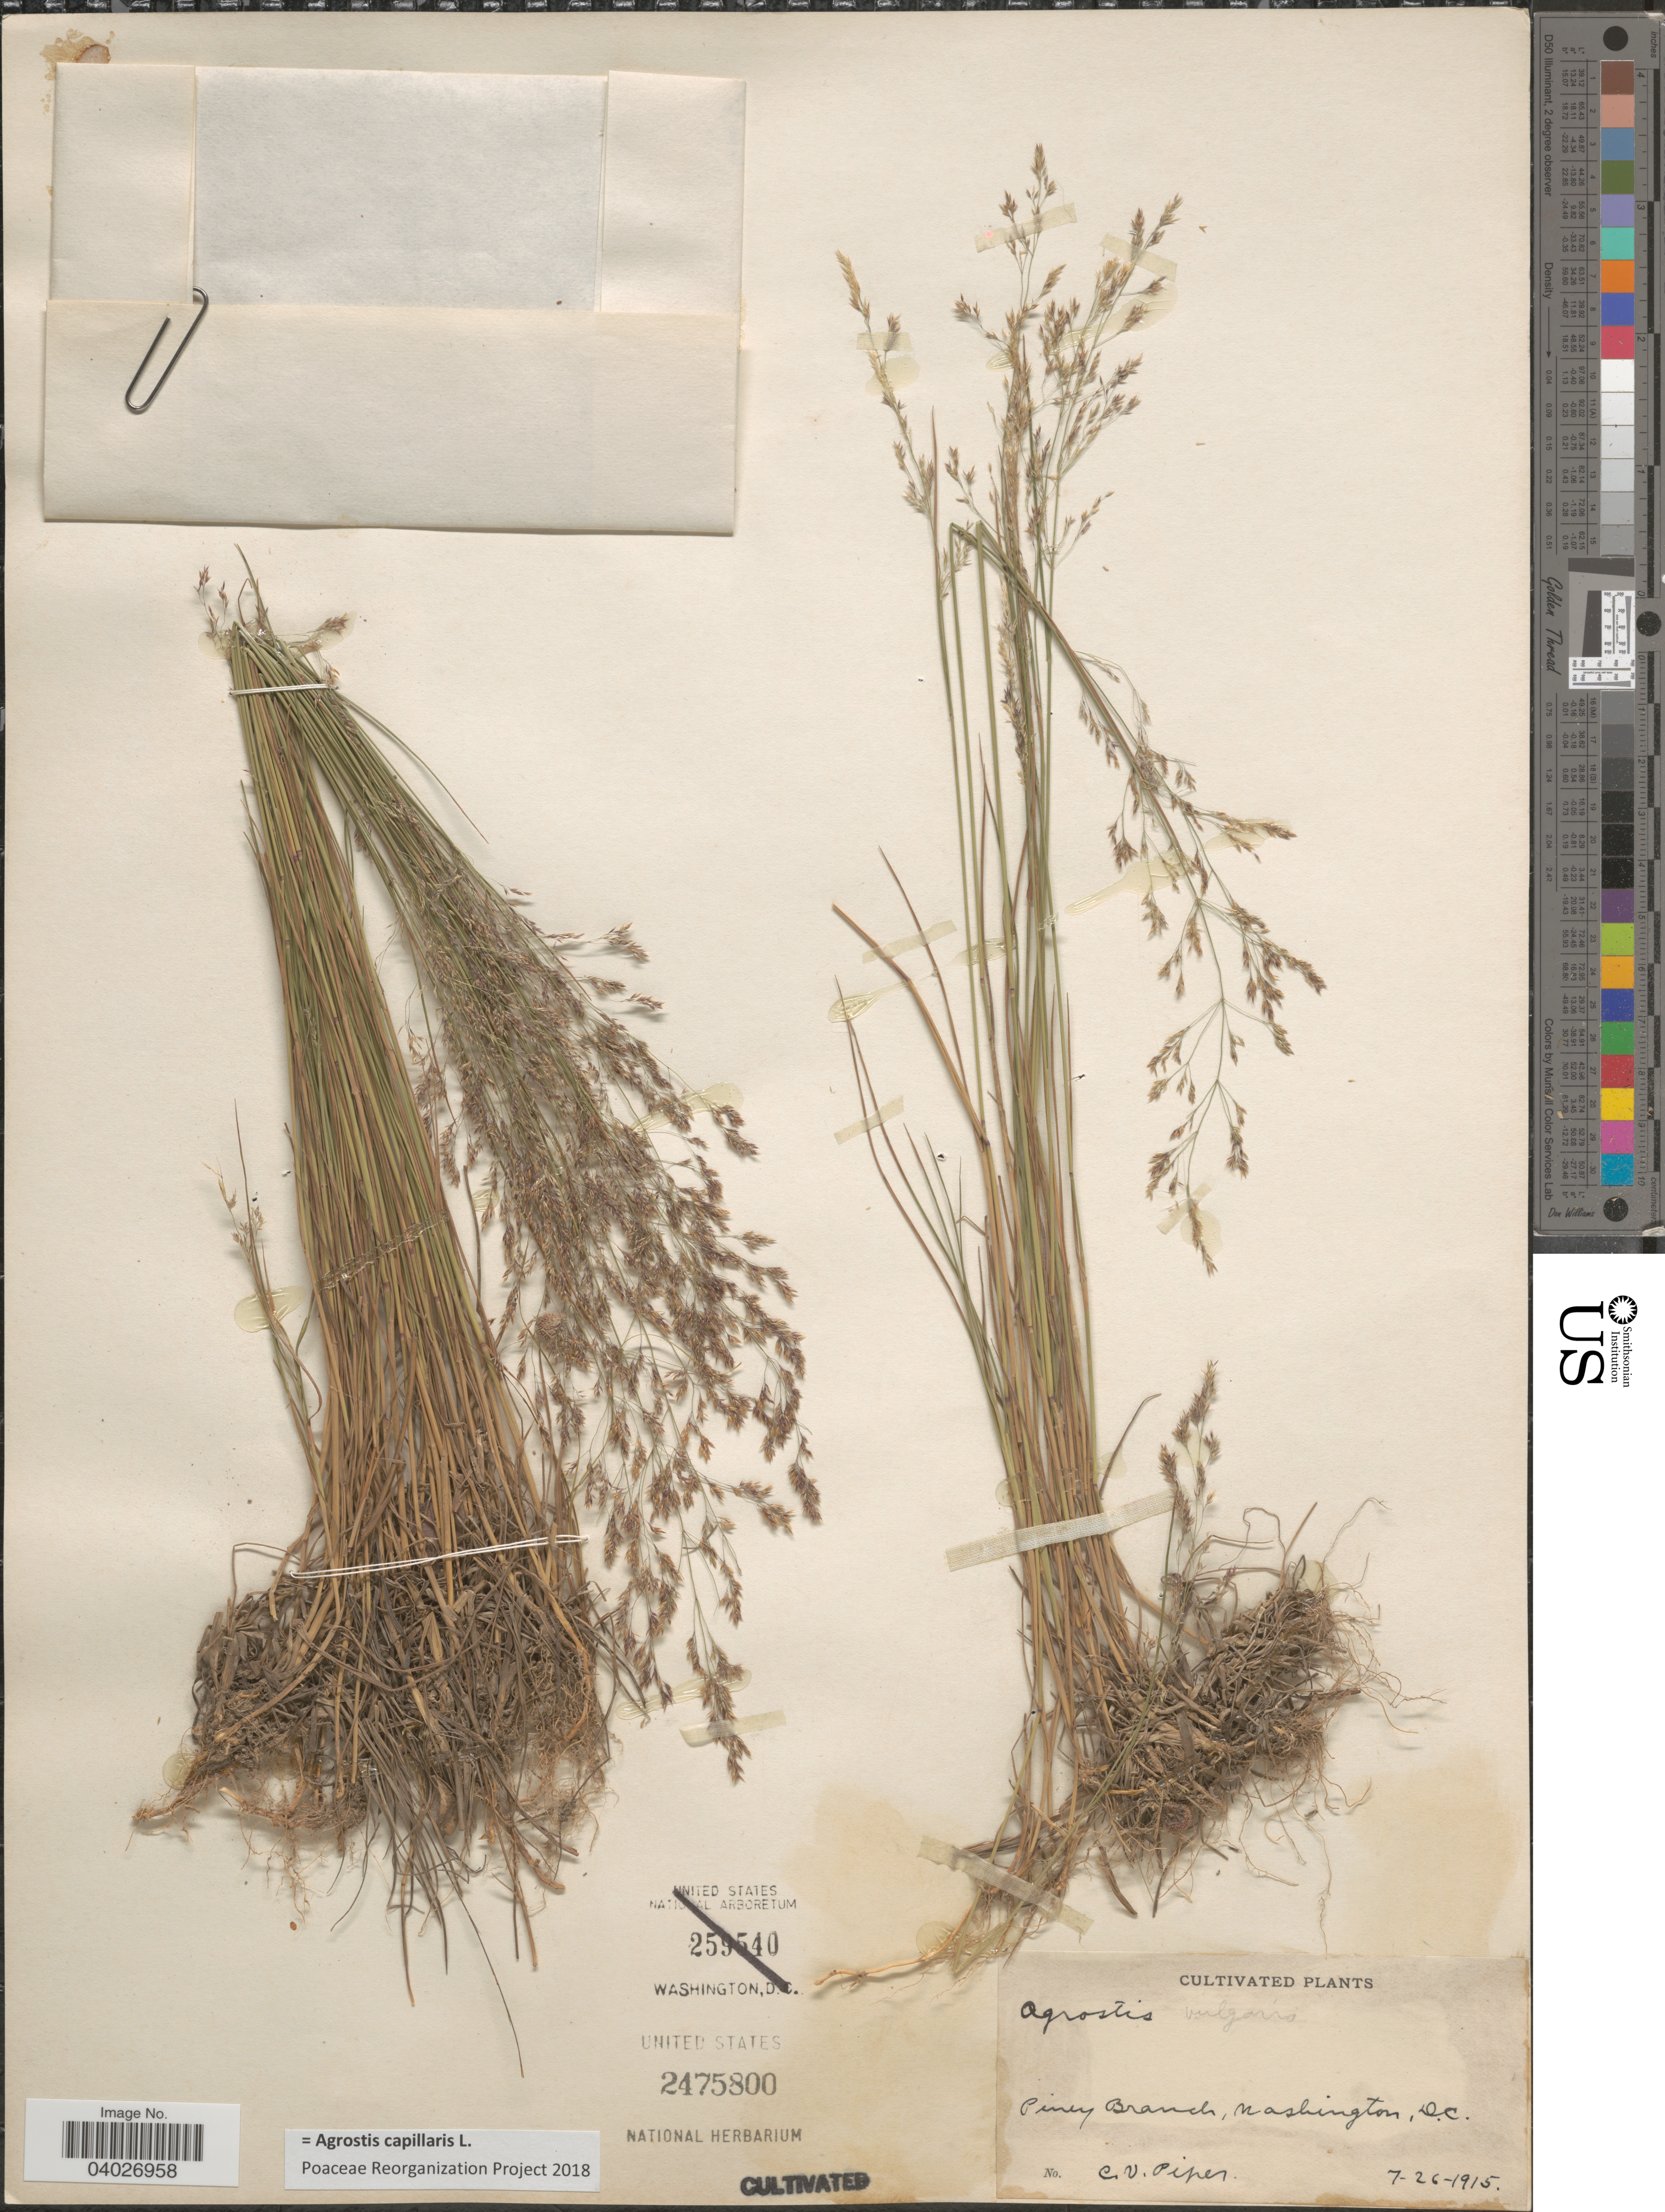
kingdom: Plantae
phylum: Tracheophyta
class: Liliopsida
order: Poales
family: Poaceae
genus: Agrostis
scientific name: Agrostis capillaris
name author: L.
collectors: C. V. Piper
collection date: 1915-07-26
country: United States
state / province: District of Columbia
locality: Piney Branch, Washington.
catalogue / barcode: US 2475800